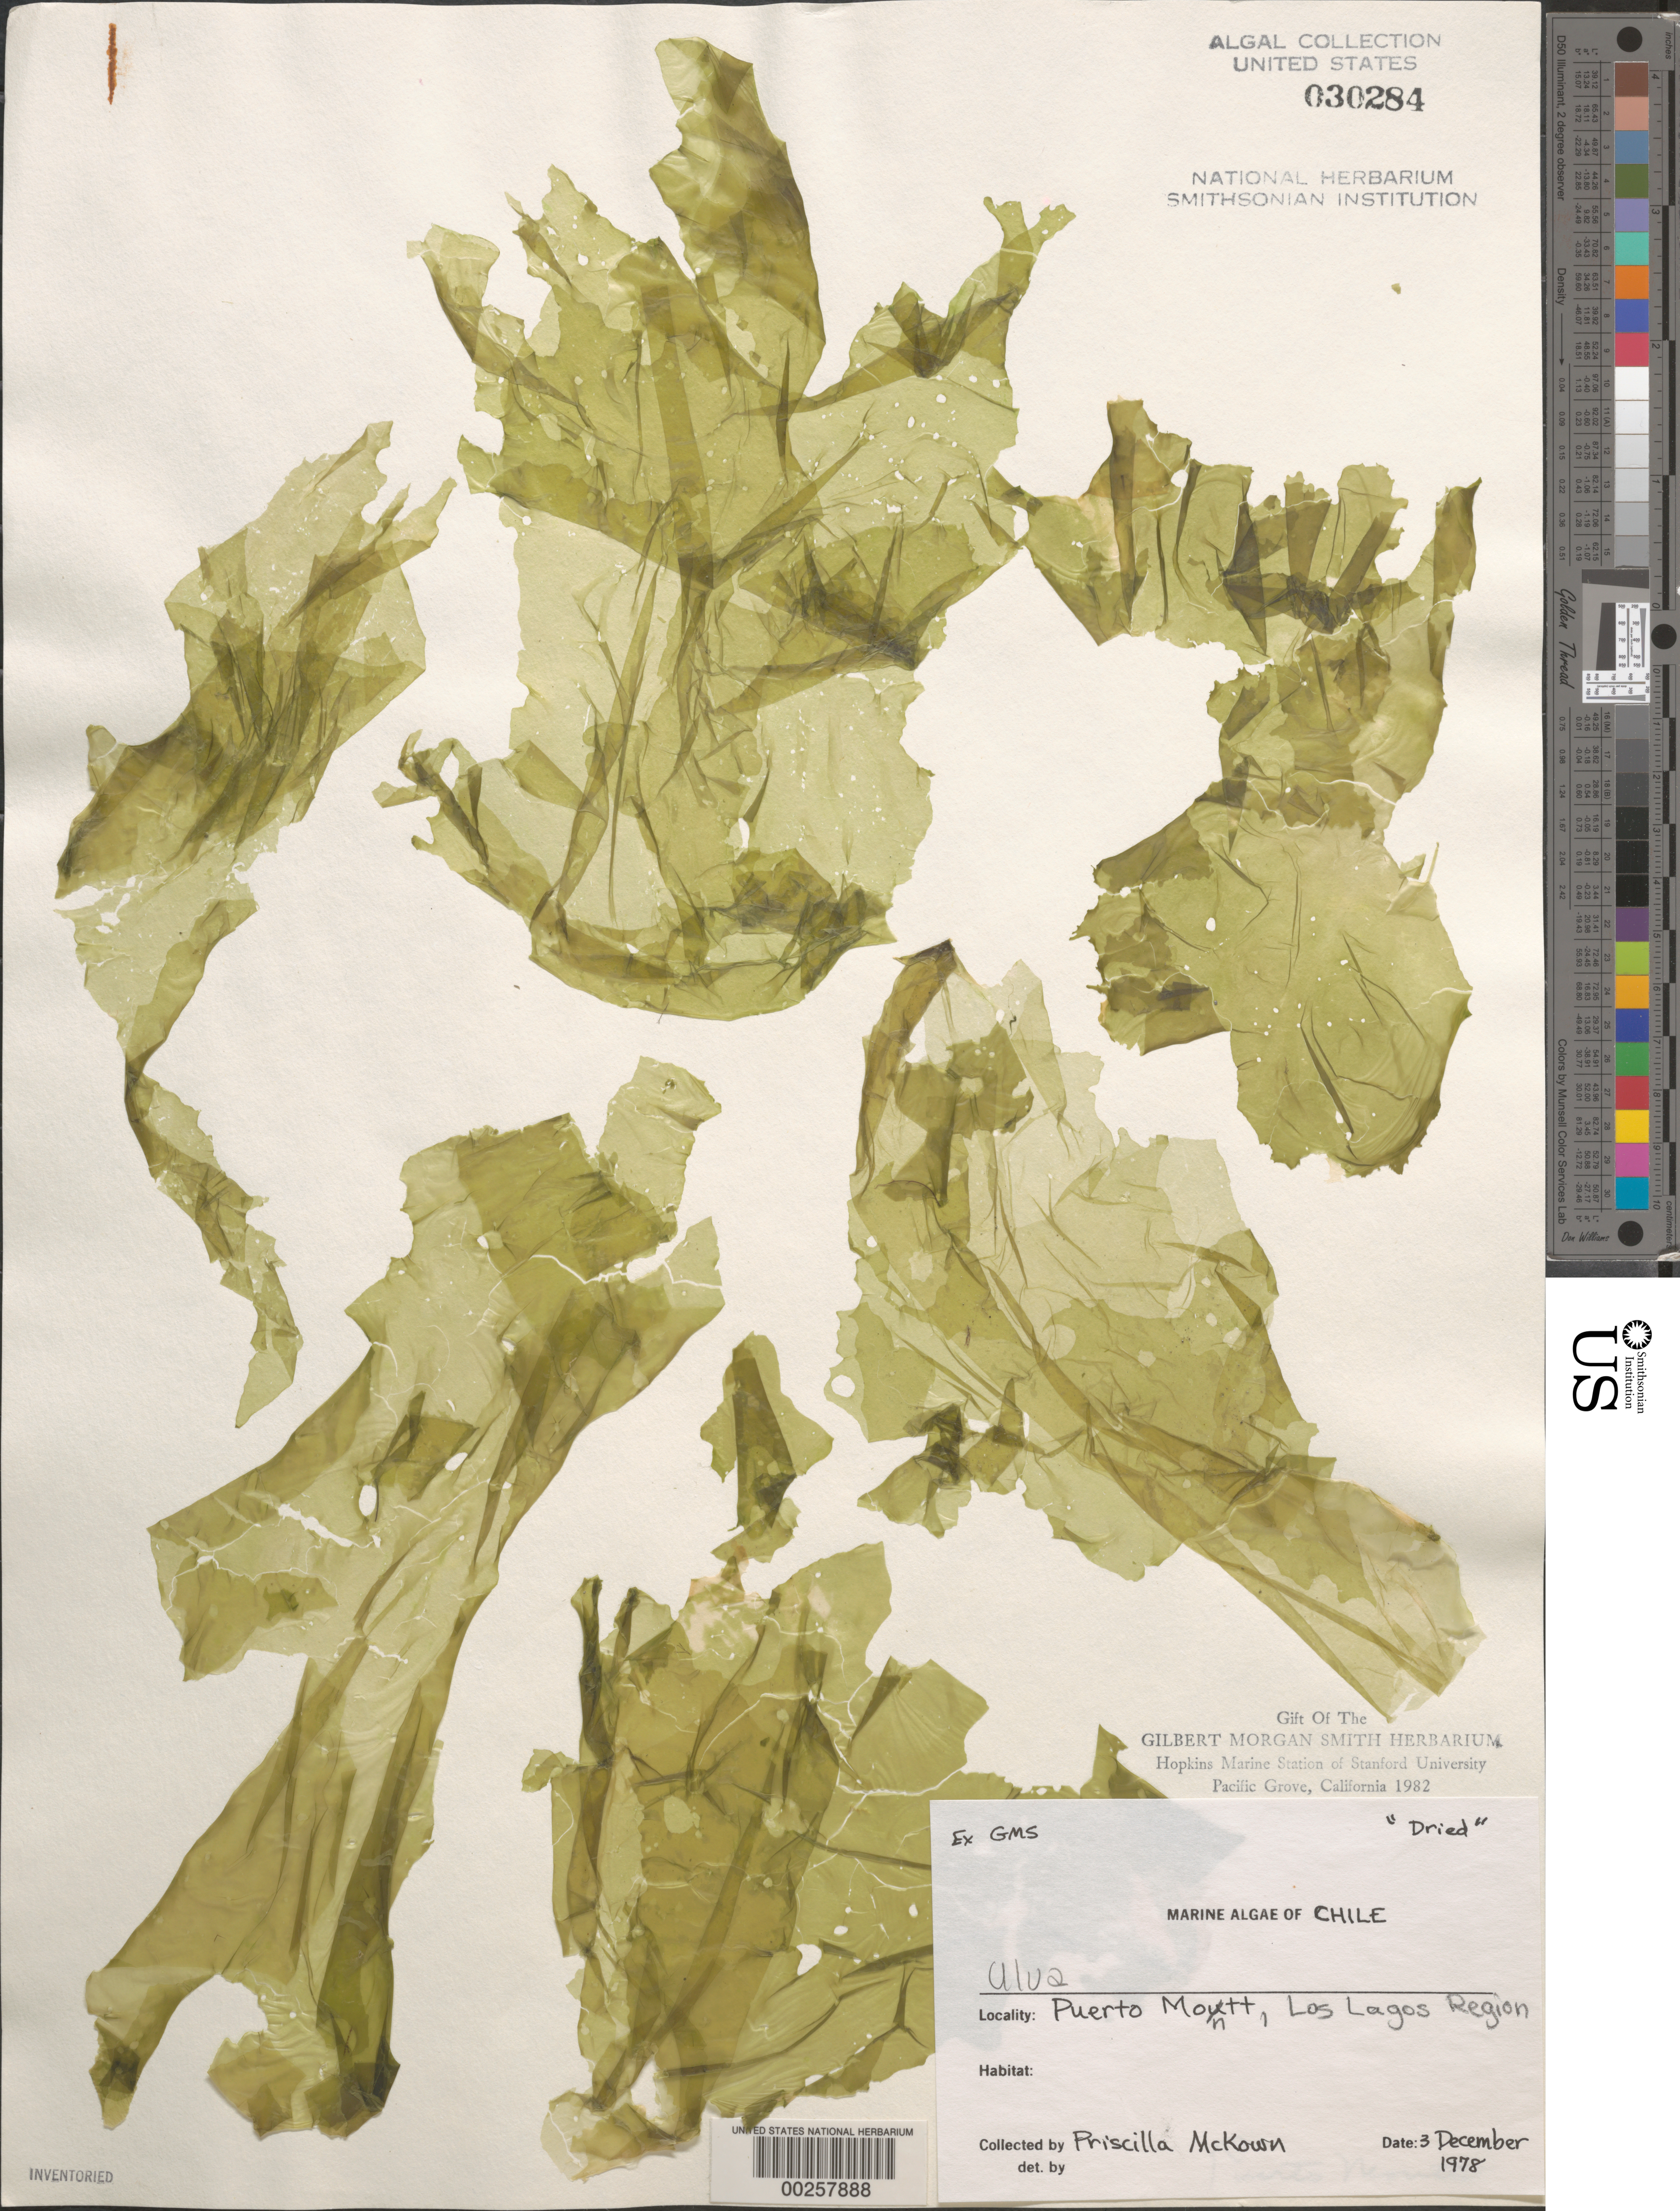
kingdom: Plantae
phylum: Chlorophyta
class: Ulvophyceae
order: Ulvales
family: Ulvaceae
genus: Ulva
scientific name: Ulva sp.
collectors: P. McKown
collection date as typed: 03 Dec 1978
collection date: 1978-12-03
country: Chile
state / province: Los Lagos (X)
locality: Puerto montt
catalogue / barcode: US 30284